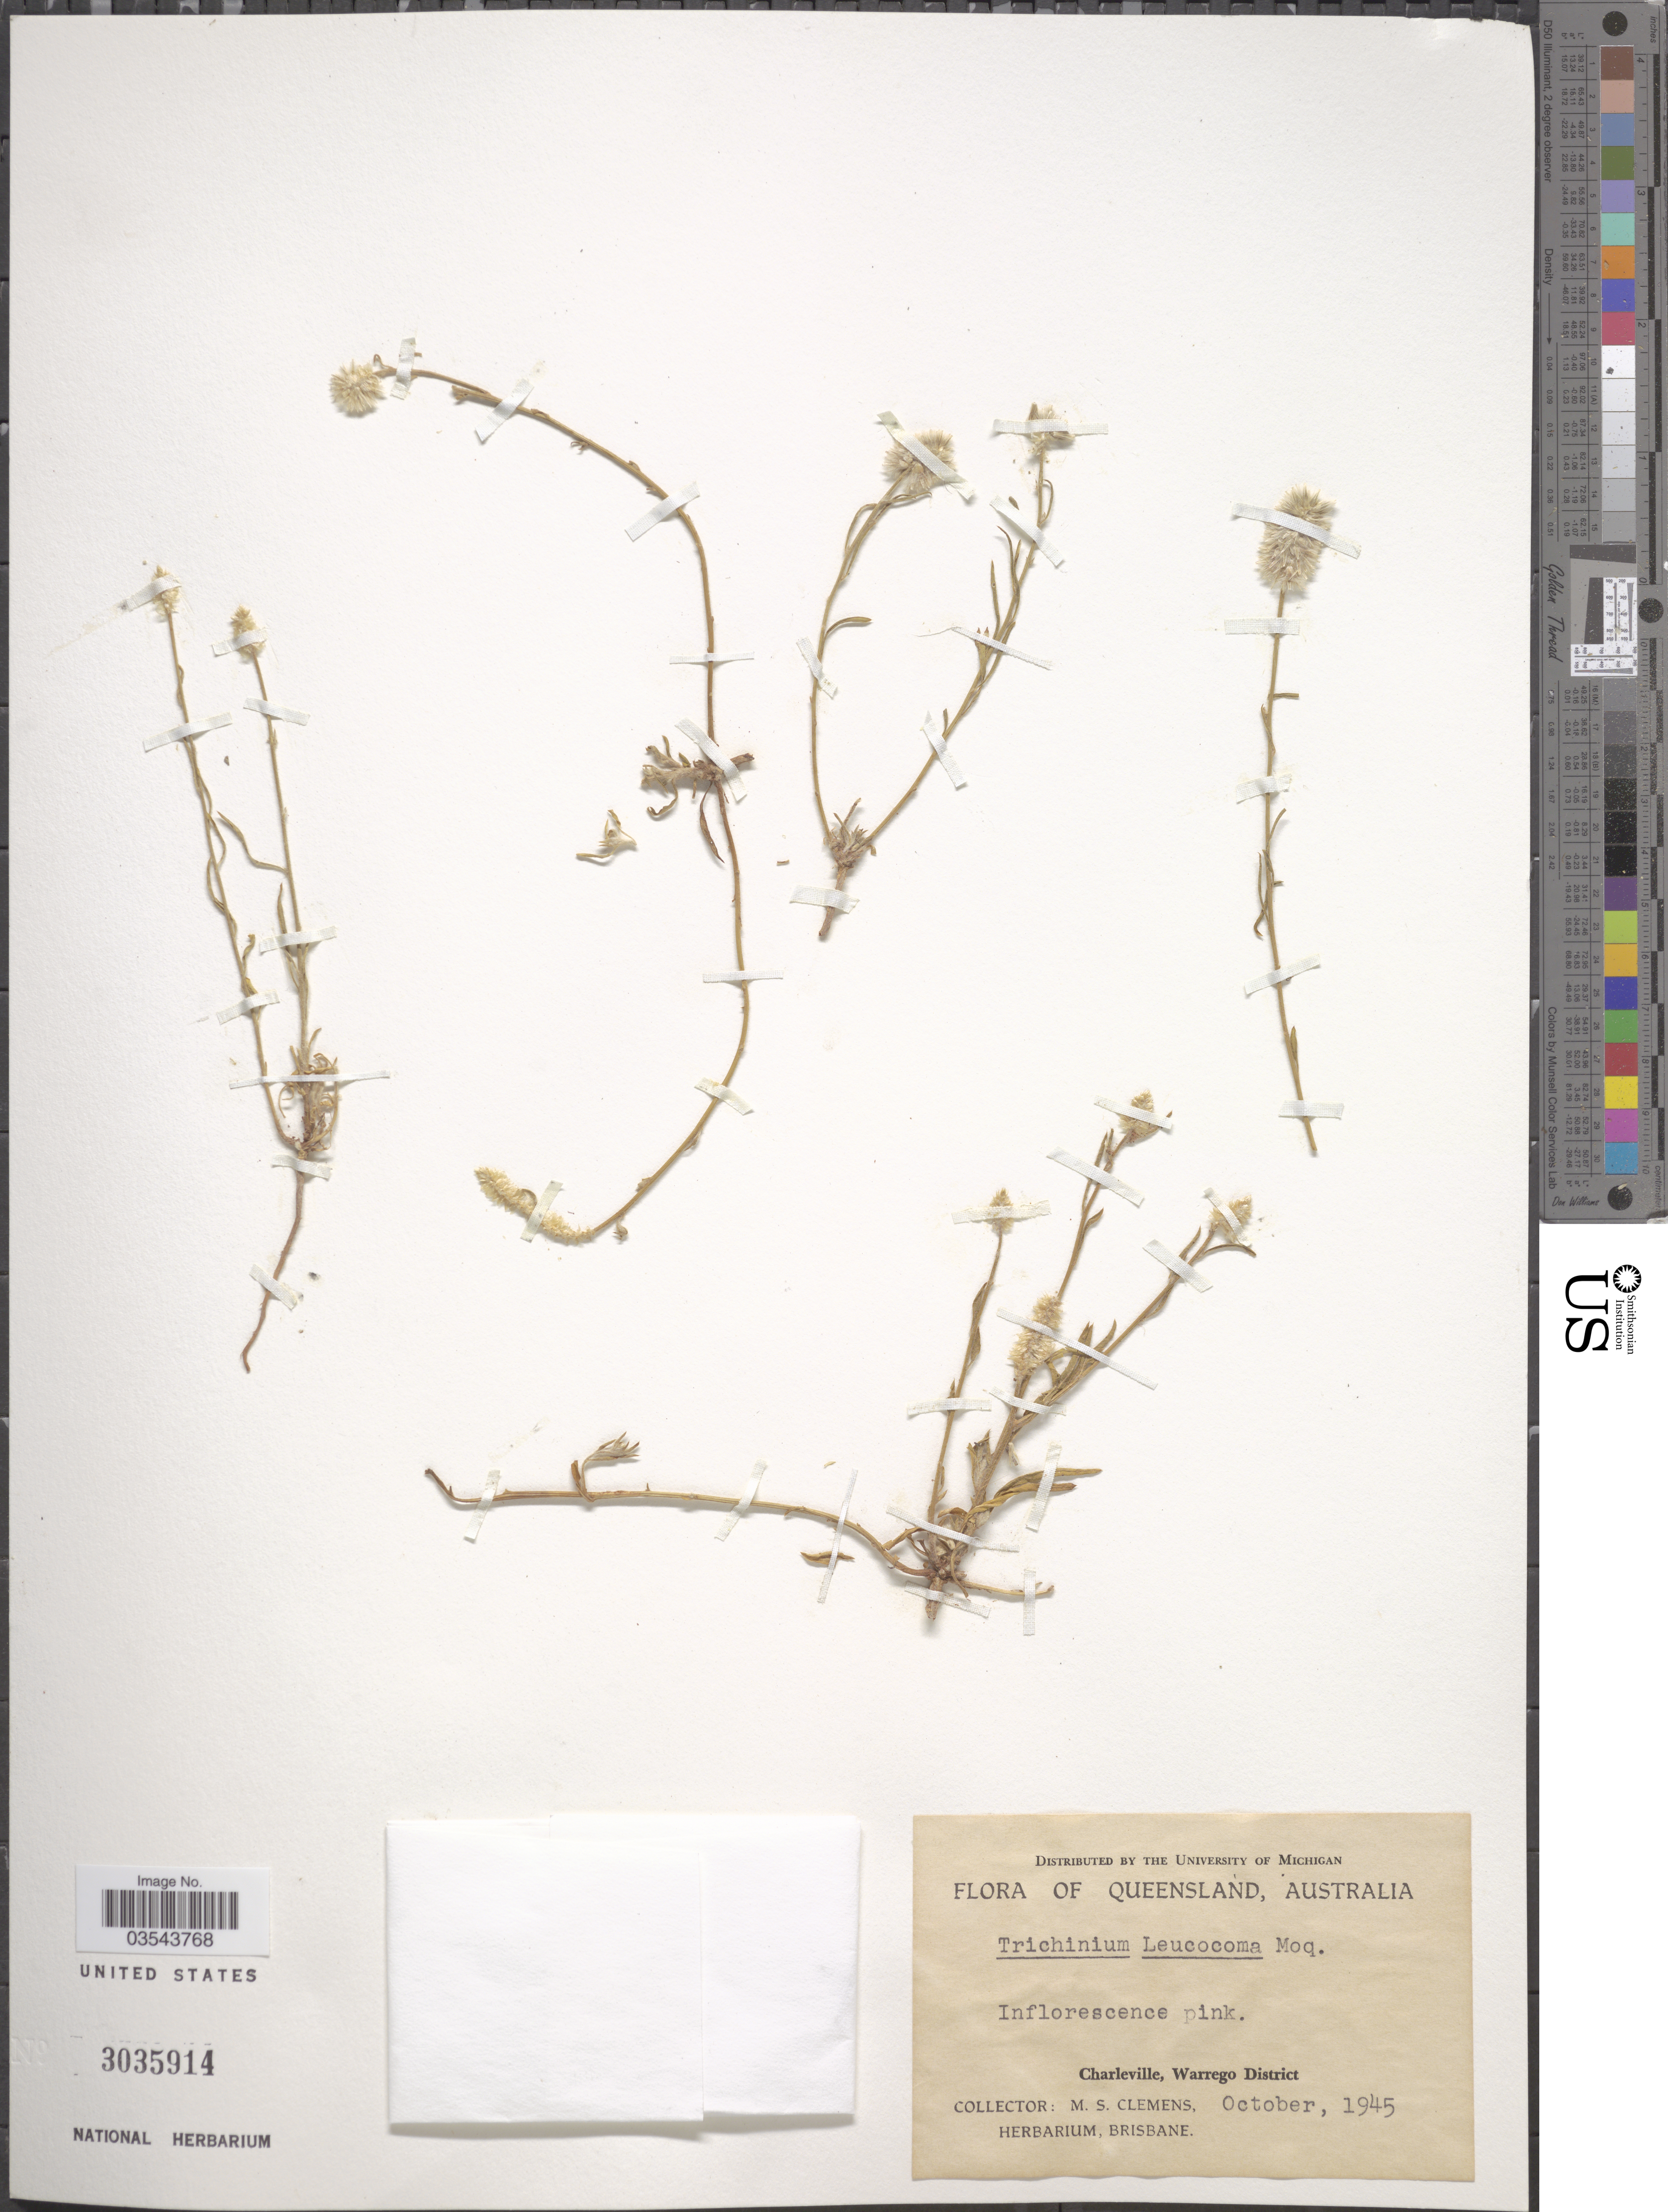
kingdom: Plantae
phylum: Tracheophyta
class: Magnoliopsida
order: Caryophyllales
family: Amaranthaceae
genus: Ptilotus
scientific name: Ptilotus leucocoma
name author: (Moq.) F. Muell.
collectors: M. S. Clemens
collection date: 1945-10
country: Australia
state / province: Queensland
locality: Charleville, Warrego District.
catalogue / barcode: US 3035914